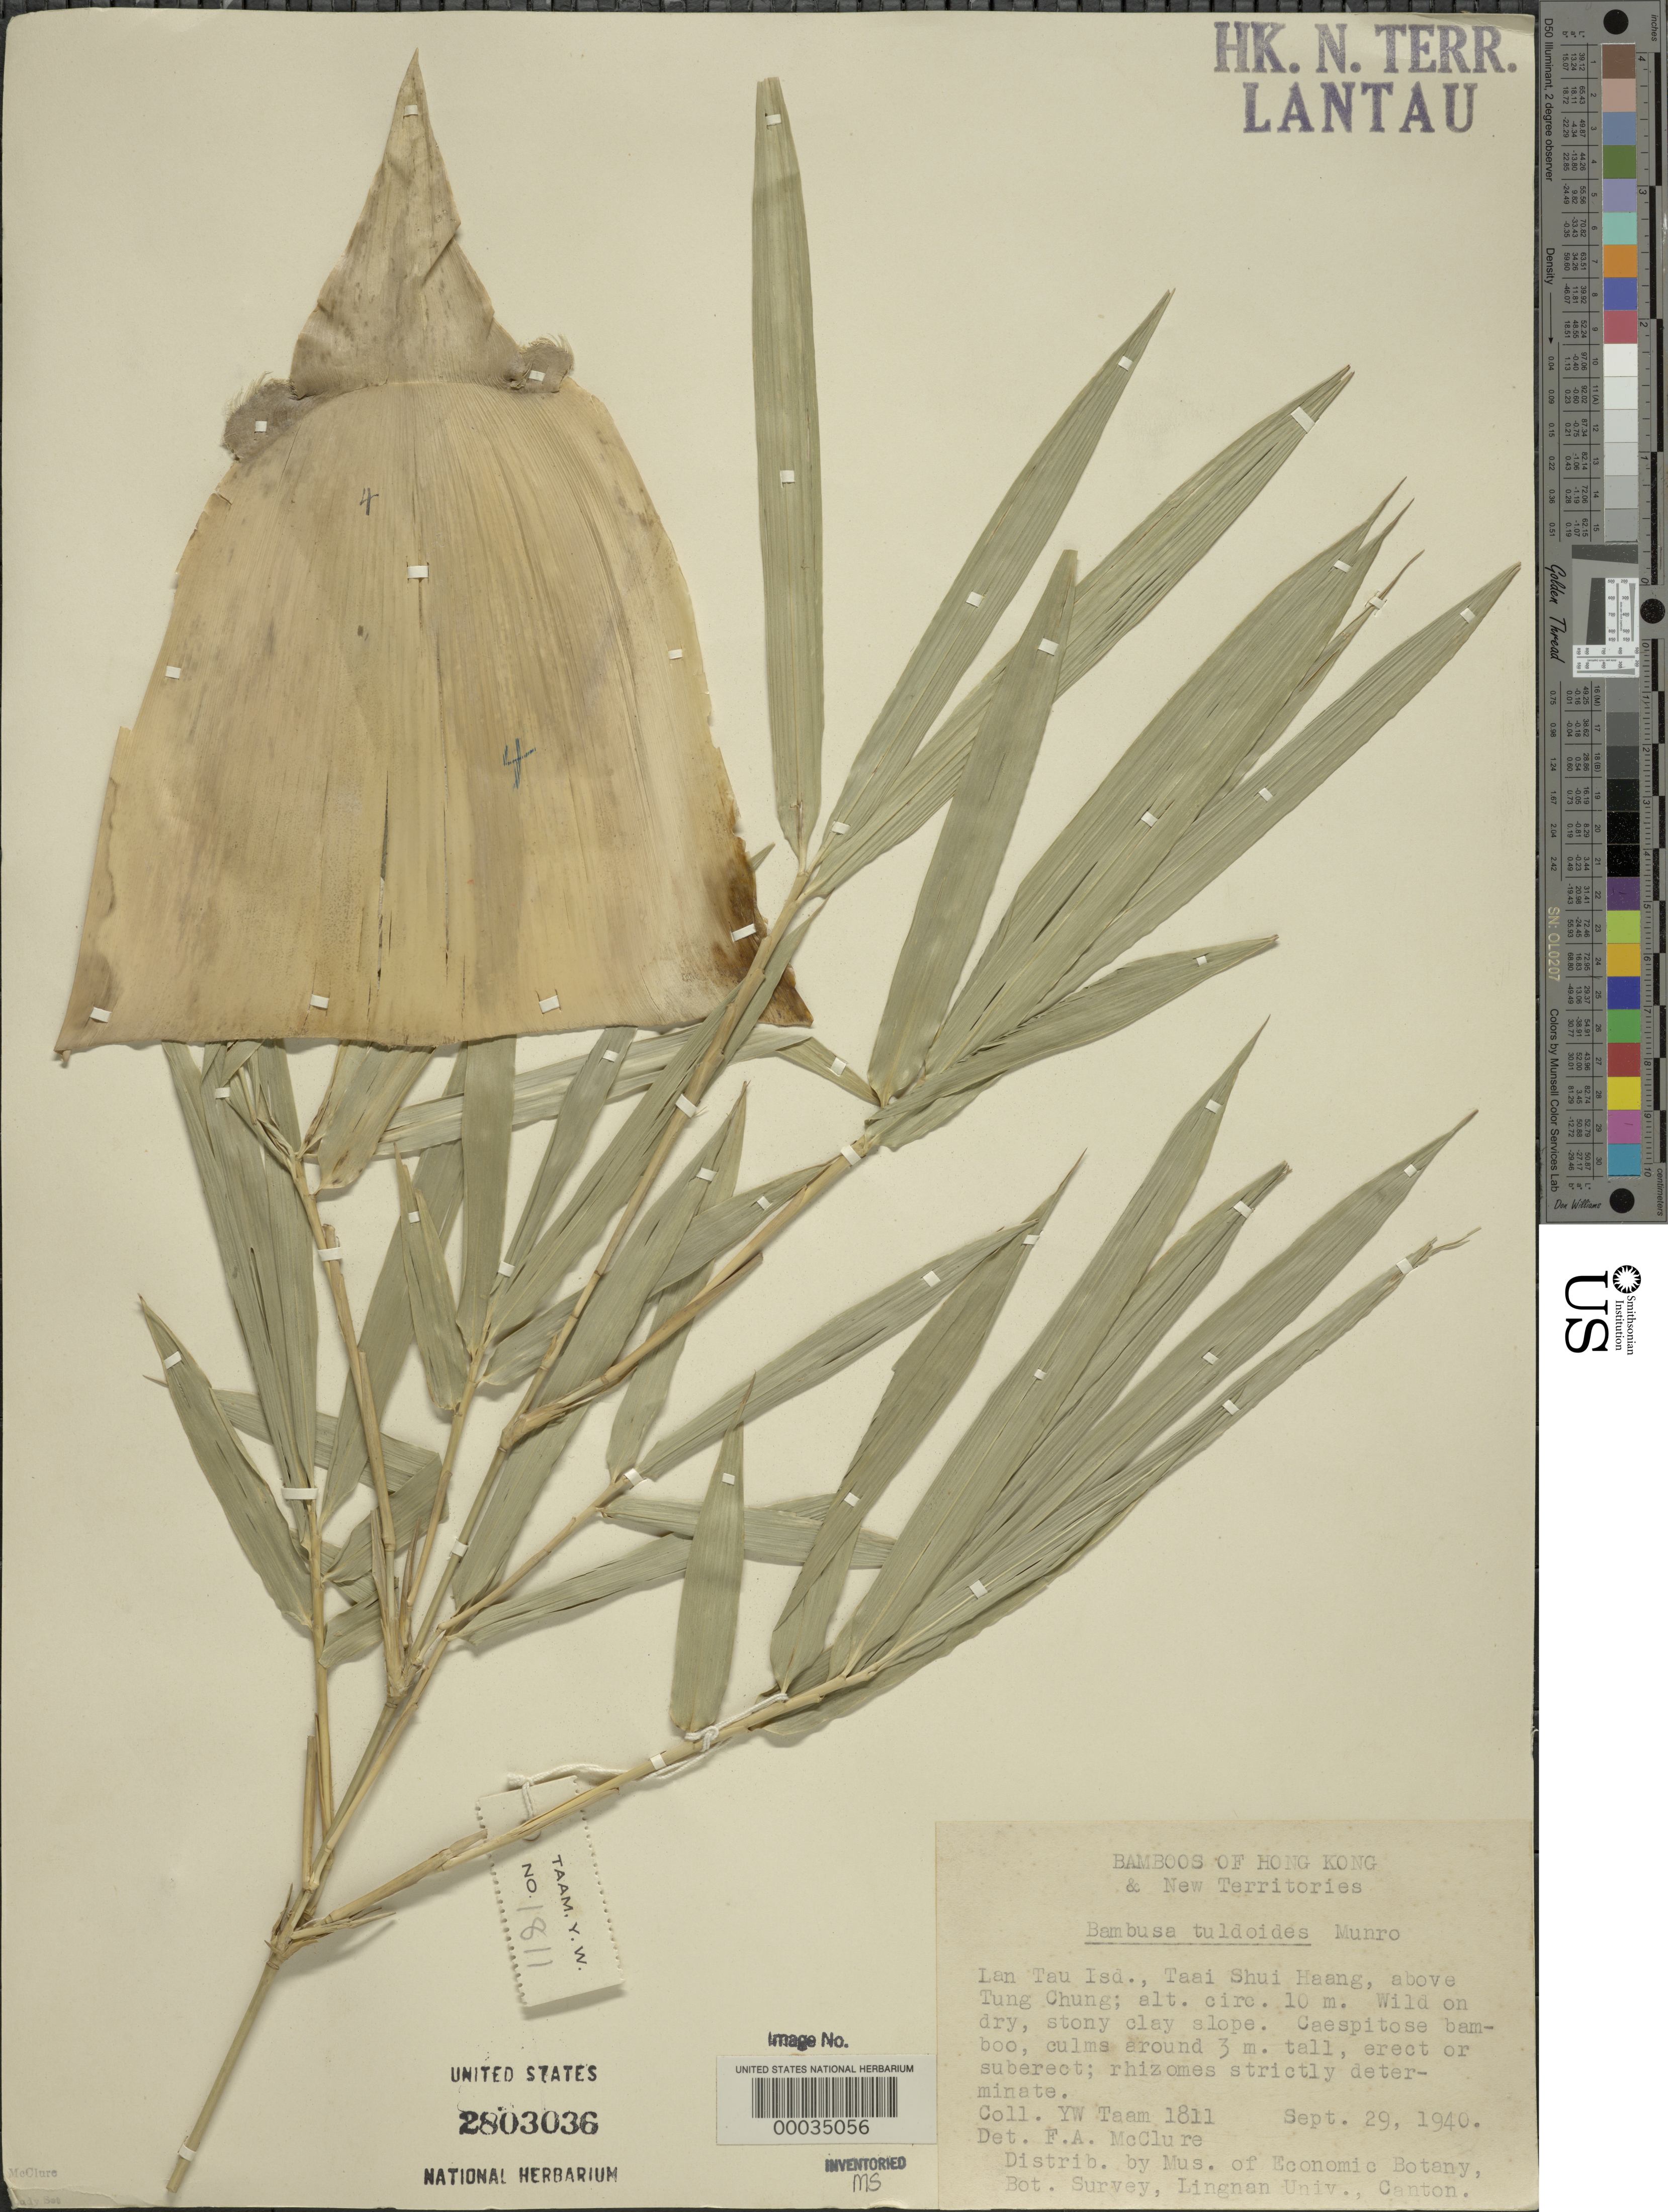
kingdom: Plantae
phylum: Tracheophyta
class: Liliopsida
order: Poales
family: Poaceae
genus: Bambusa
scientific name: Bambusa tuldoides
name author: Munro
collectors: Y. W. Taam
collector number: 1811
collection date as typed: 29 Sep 1940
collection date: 1940-09-29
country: China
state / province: Hong Kong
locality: Lan tau, taai shui haang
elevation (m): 10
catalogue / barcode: US 2803036